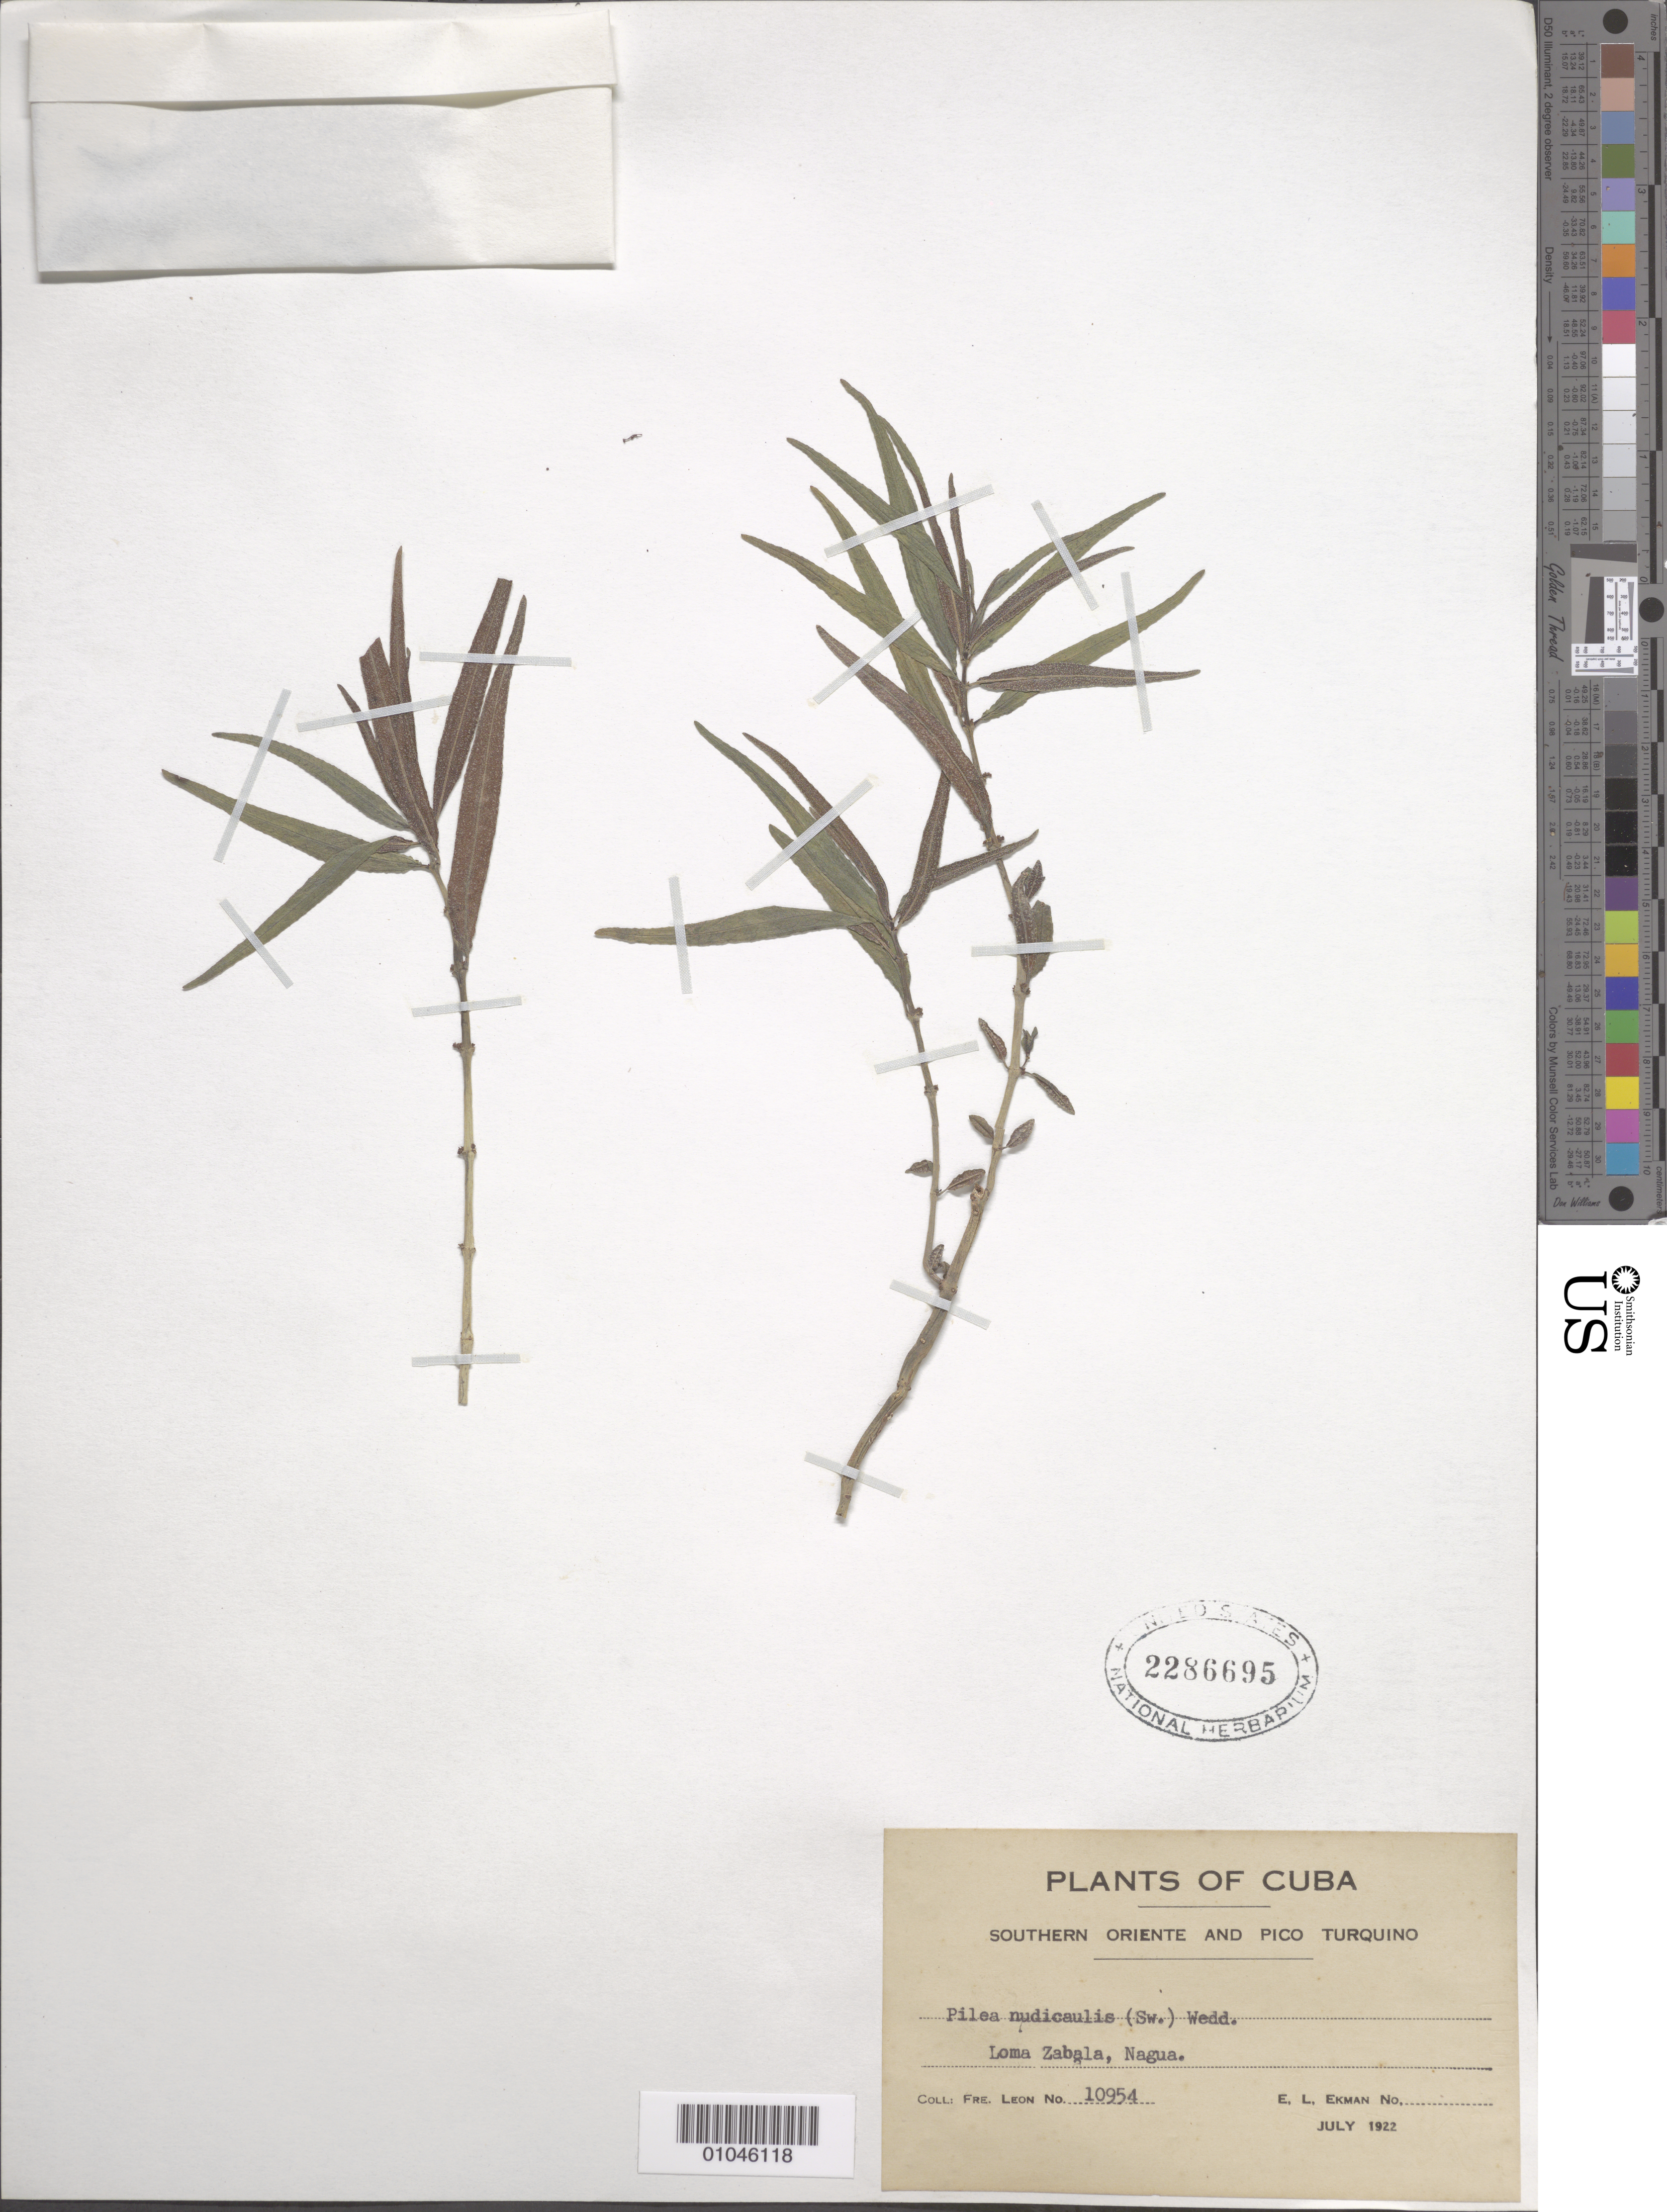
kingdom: Plantae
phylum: Tracheophyta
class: Magnoliopsida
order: Rosales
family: Urticaceae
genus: Pilea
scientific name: Pilea nudicaulis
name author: (Sw.) Wedd.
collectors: Bro. León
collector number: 10954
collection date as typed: Jul 1922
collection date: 1922-07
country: Cuba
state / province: Oriente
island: Cuba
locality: Southern Oriente and Pico Turquino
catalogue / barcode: US 2286695